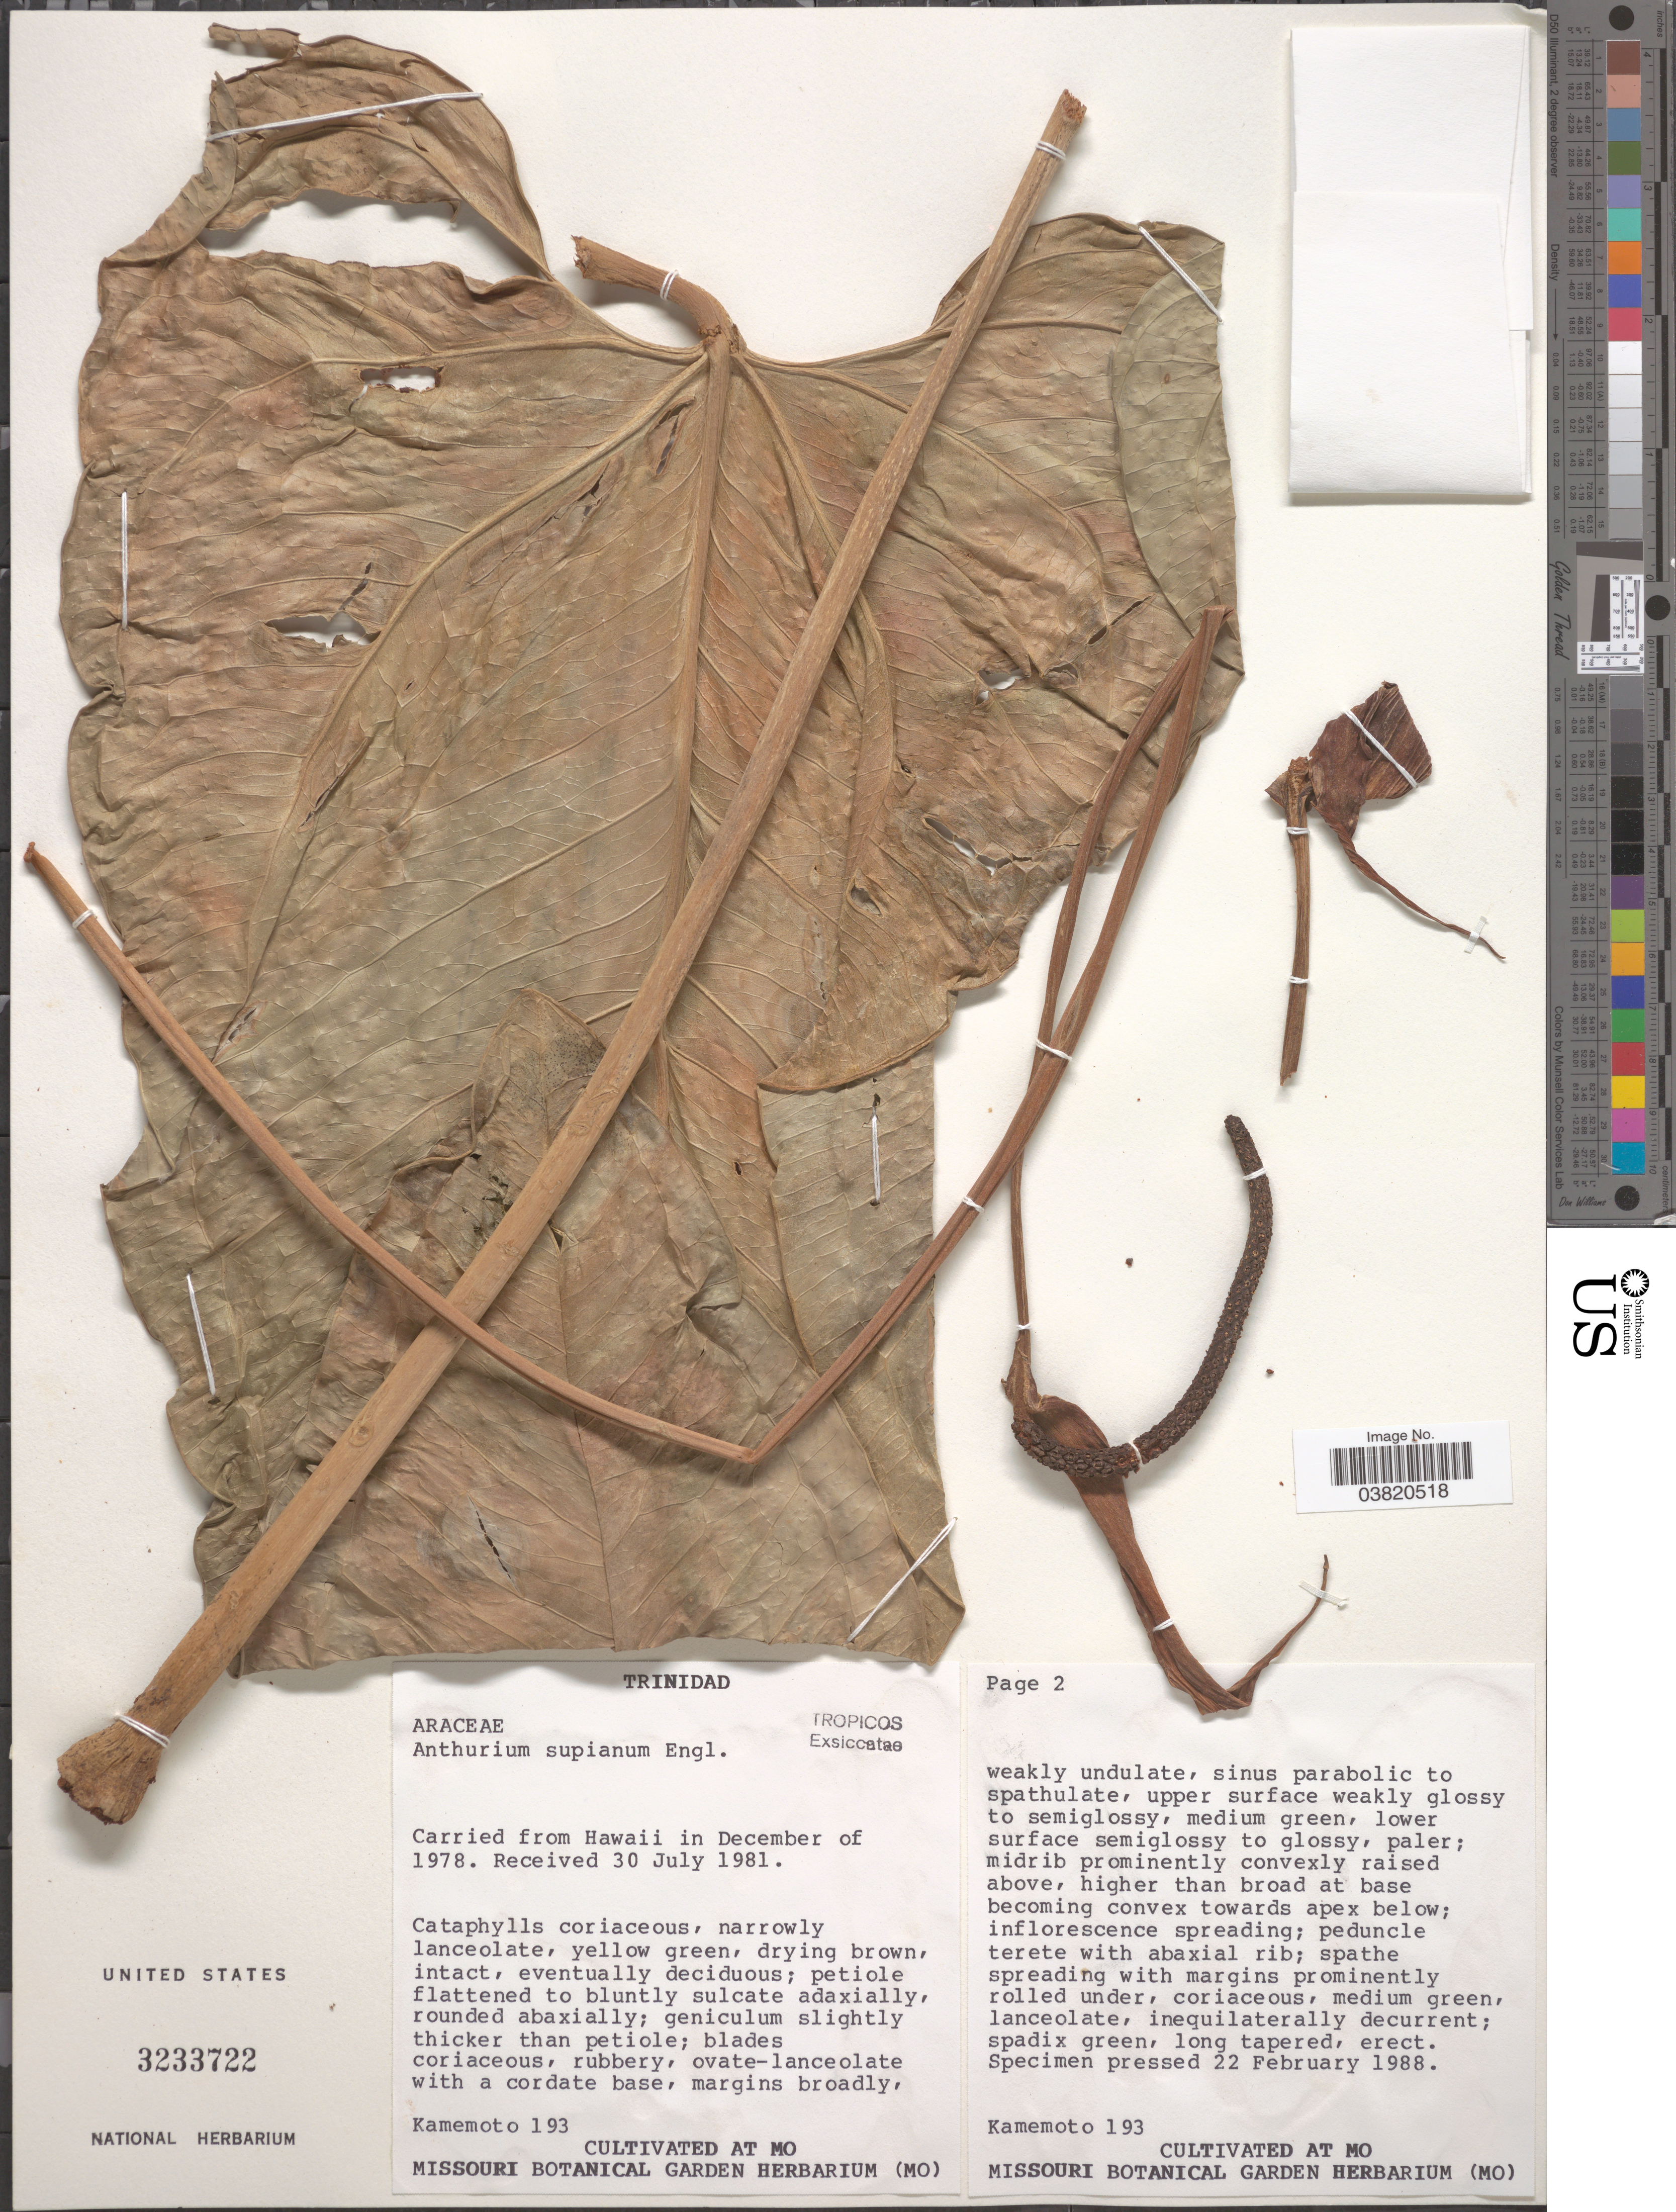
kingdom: Plantae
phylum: Tracheophyta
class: Liliopsida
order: Alismatales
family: Araceae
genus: Anthurium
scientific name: Anthurium supianum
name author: Engl.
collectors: Kamemoto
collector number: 193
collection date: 1988-02-22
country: United States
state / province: Missouri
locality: Missouri Botanical Garden Herbarium (MO).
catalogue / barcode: US 3233722